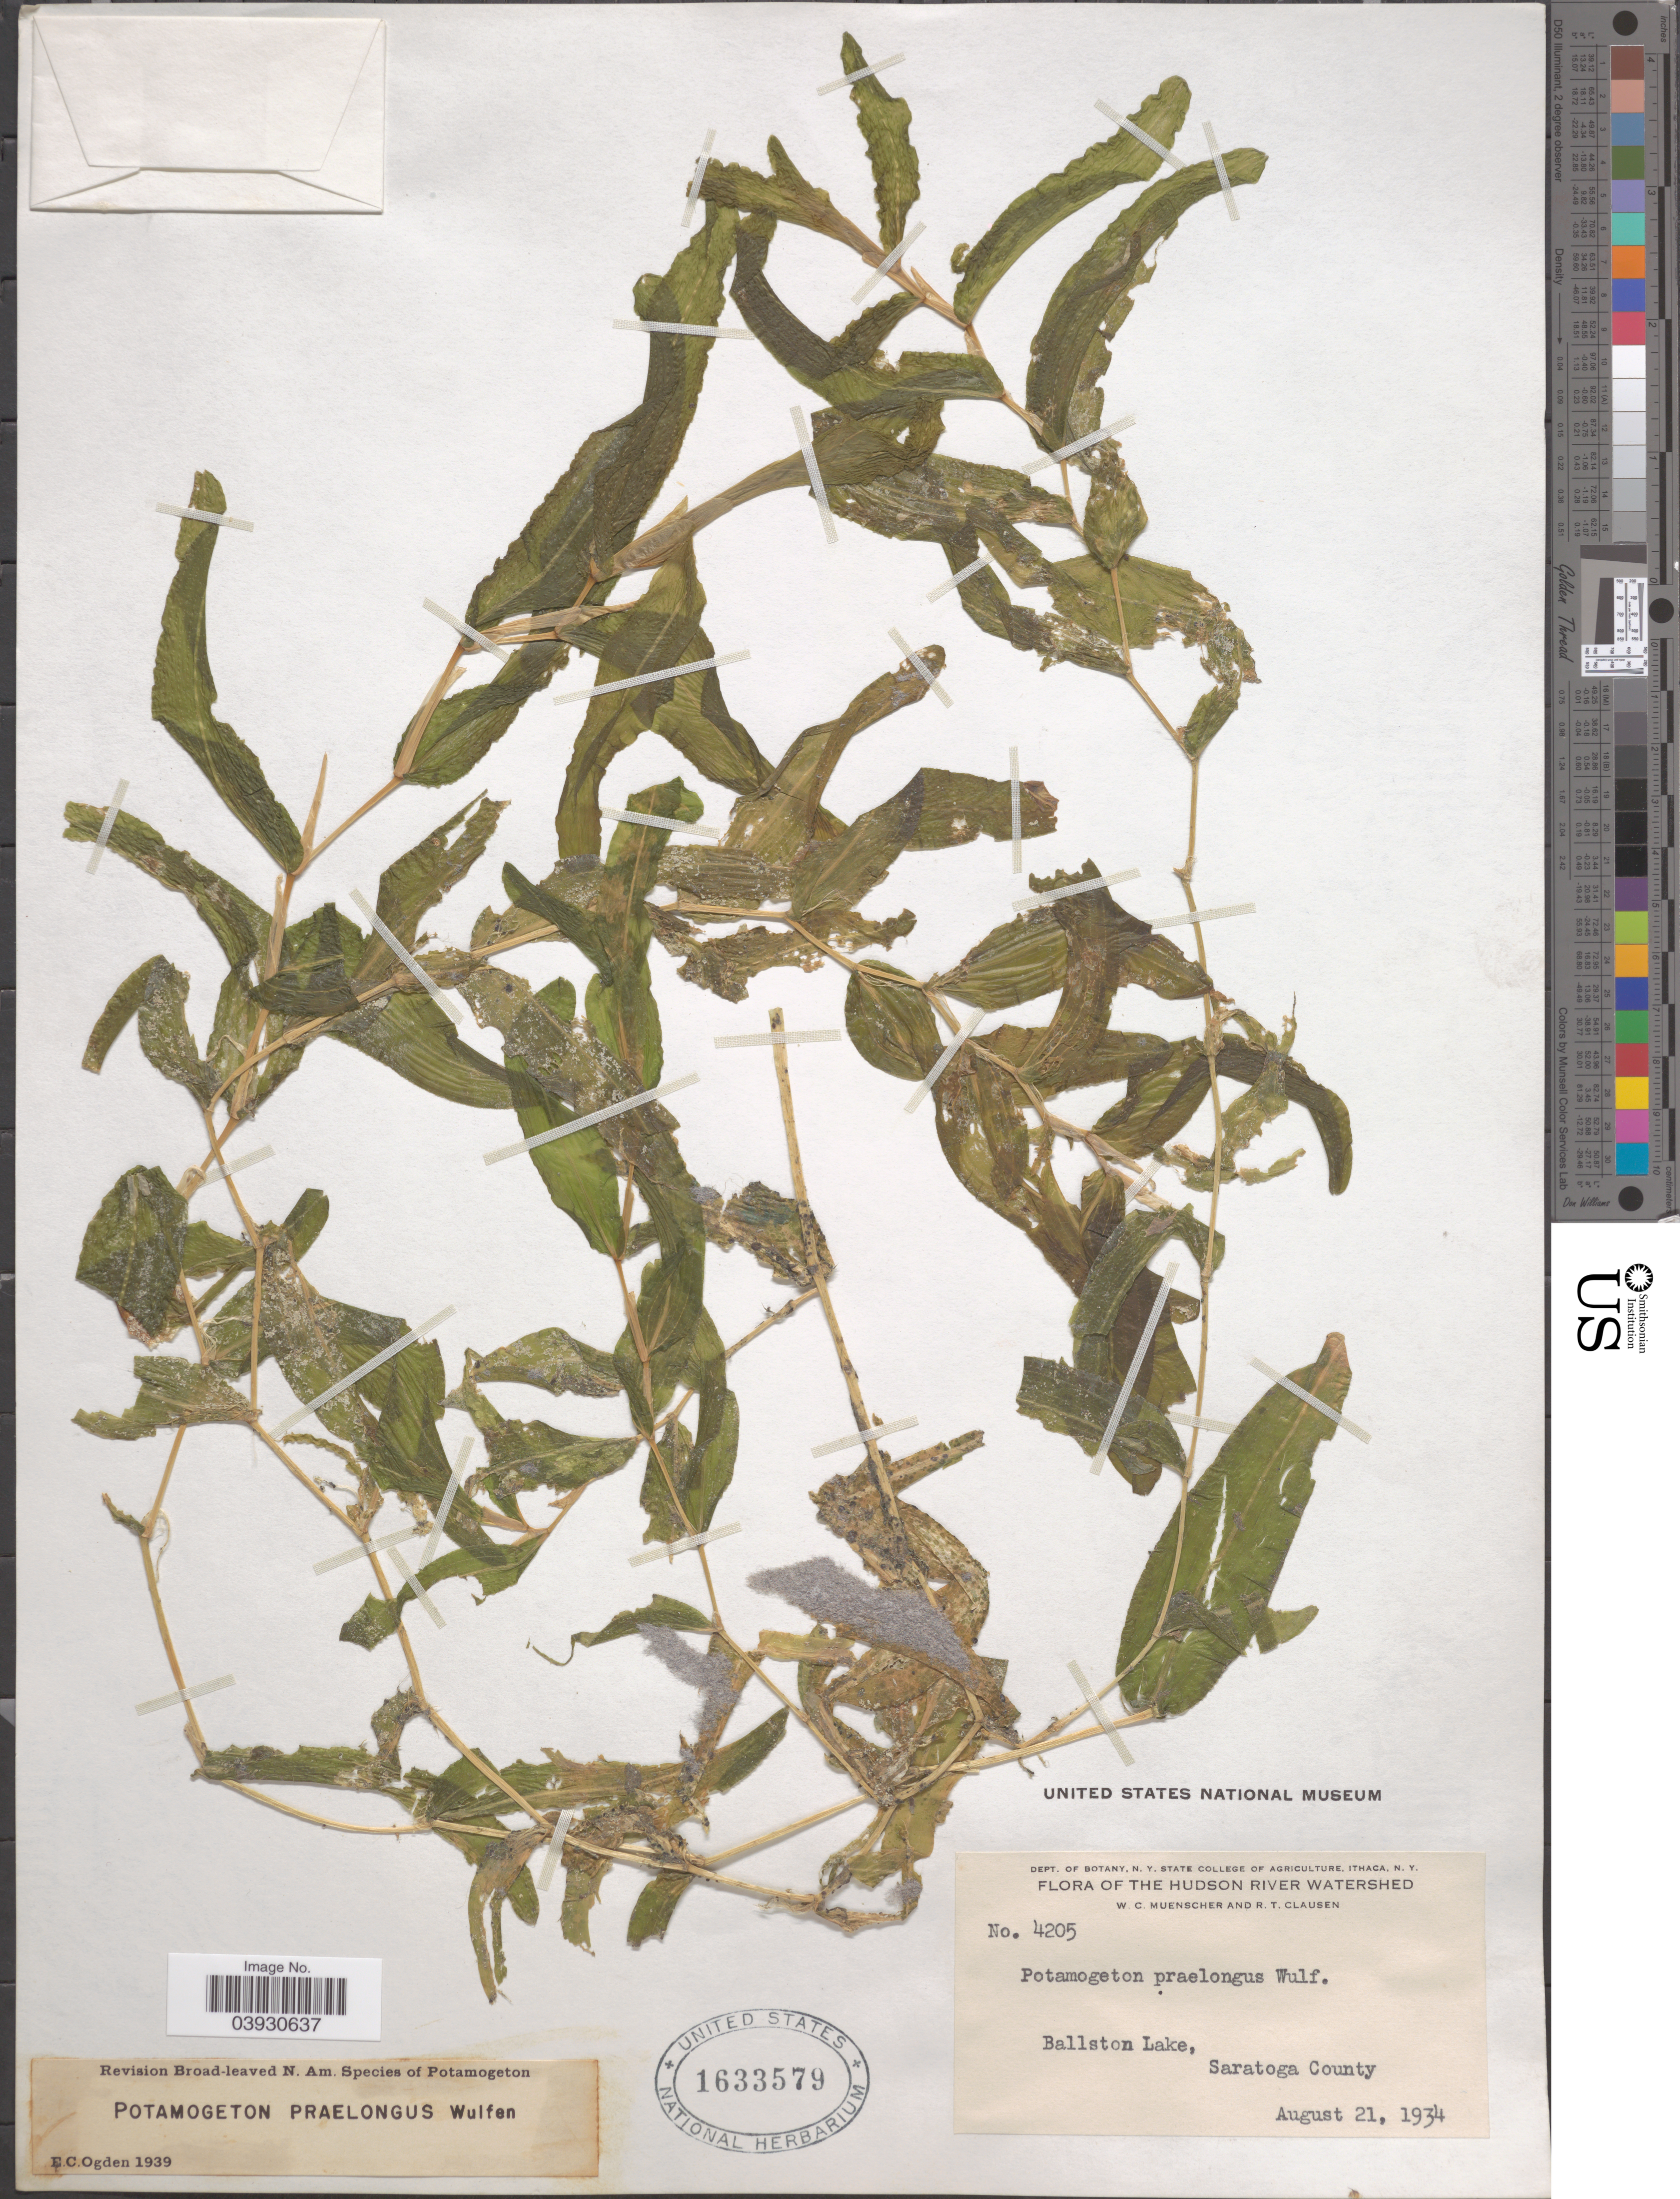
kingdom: Plantae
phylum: Tracheophyta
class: Liliopsida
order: Alismatales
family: Potamogetonaceae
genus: Potamogeton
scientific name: Potamogeton praelongus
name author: Wulfen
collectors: W. Muenscher & R. T. Clausen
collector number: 4205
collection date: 1934-08-21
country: United States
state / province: New York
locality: Hudson River Watershed. Ballston Lake, Saratoga County.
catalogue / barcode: US 1633579